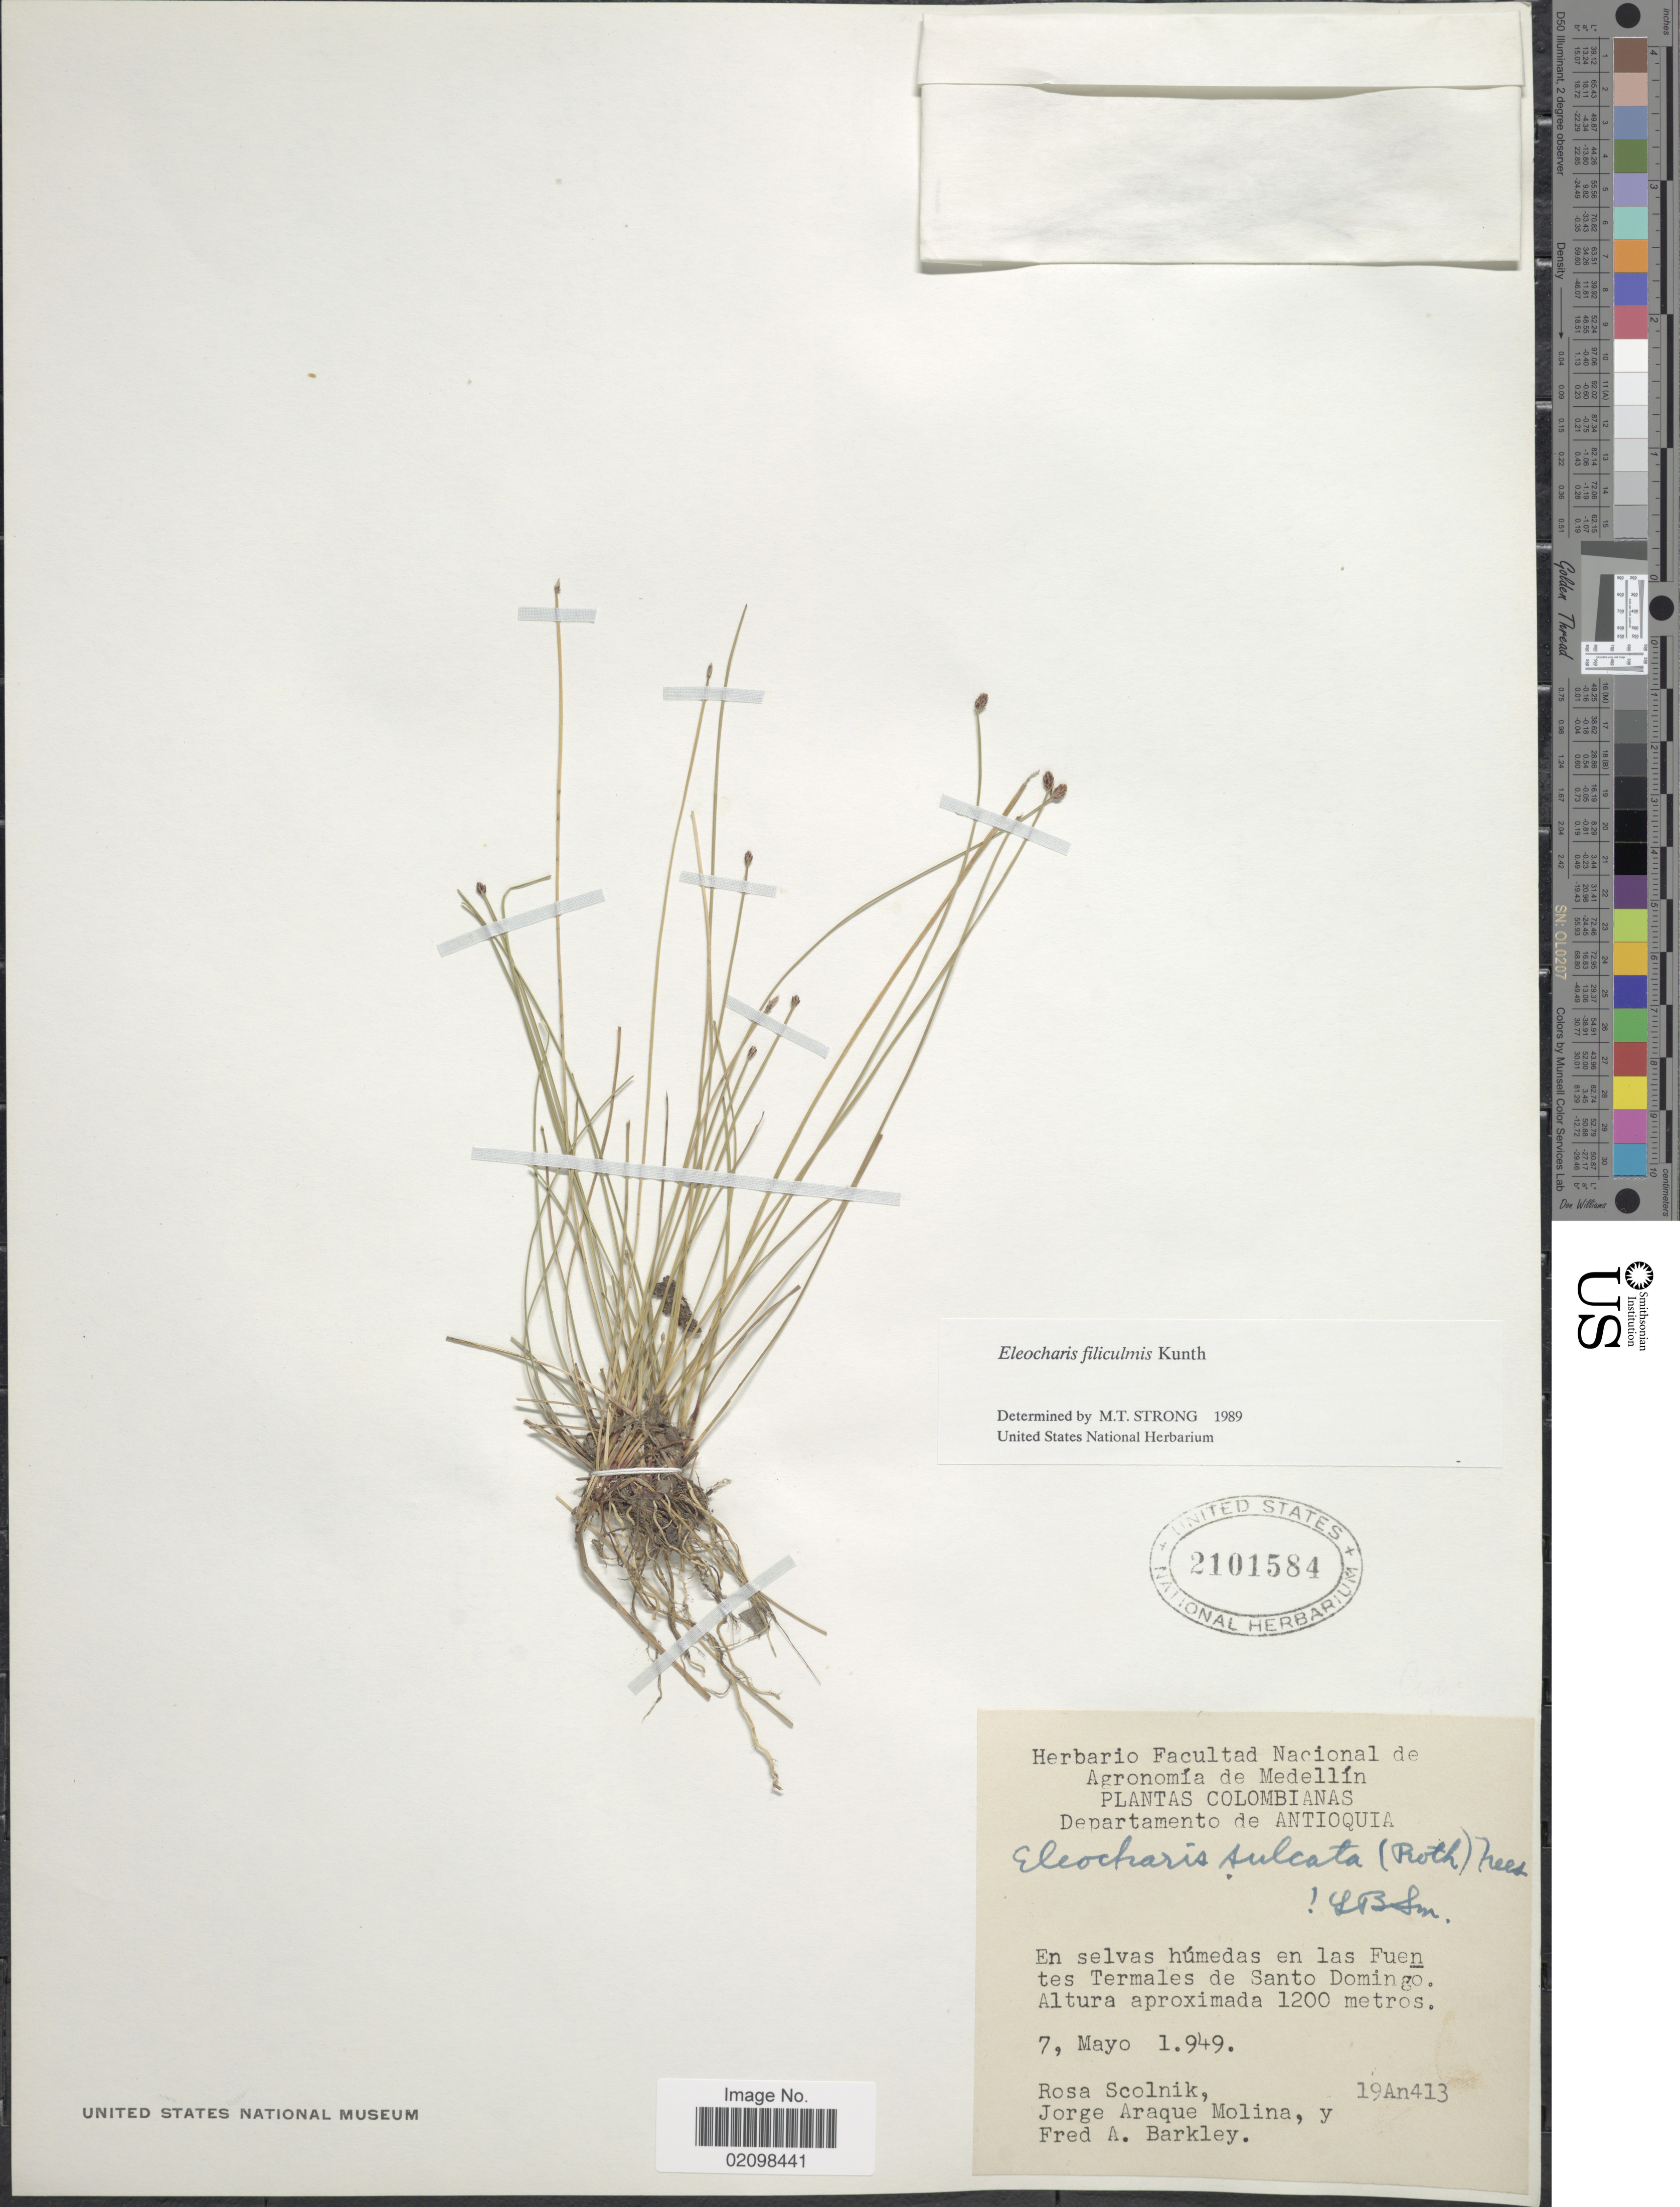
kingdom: Plantae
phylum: Tracheophyta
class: Liliopsida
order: Poales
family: Cyperaceae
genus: Eleocharis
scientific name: Eleocharis filiculmis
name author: Kunth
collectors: R. Scolnik, J. Araque Molina & F. A. Barkley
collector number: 19An413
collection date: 1949-05-07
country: Colombia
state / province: Antioquia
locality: En las Fuentes Termales de Santo Domingo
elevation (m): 1200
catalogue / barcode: US 2101584